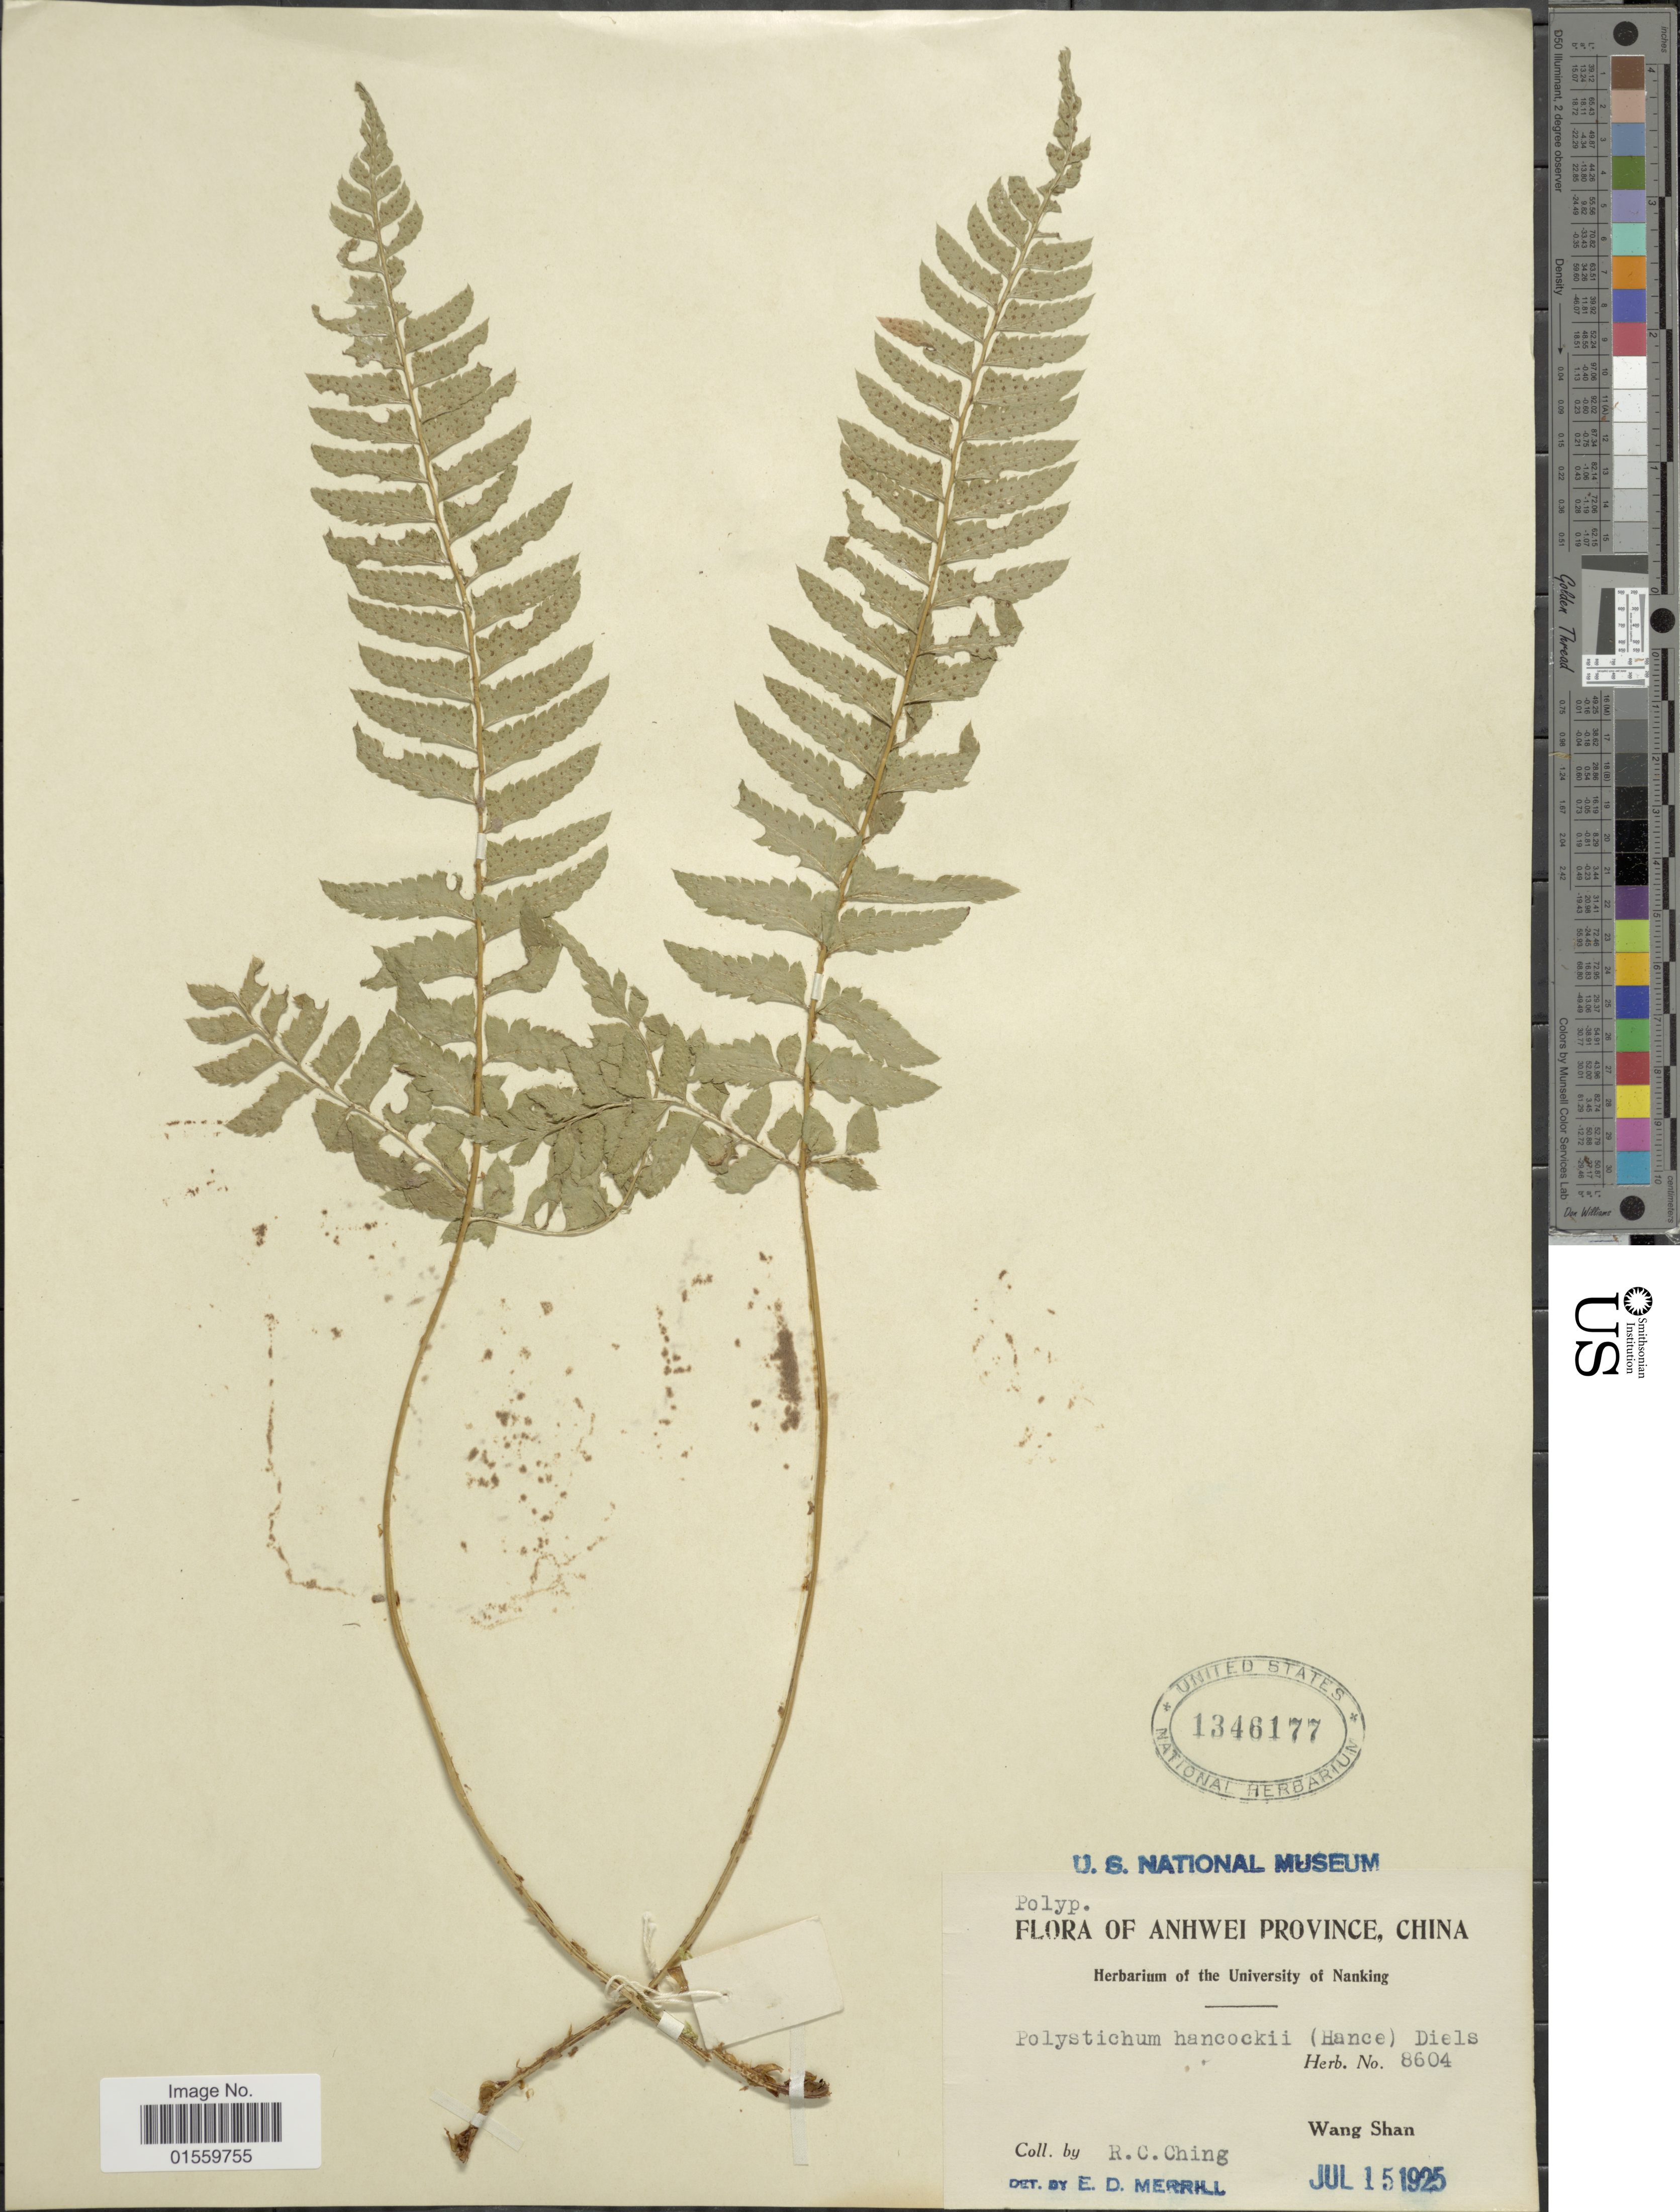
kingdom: Plantae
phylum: Tracheophyta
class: Polypodiopsida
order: Polypodiales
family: Dryopteridaceae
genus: Polystichum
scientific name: Polystichum tripteron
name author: (Kunze) C. Presl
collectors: R. C. Ching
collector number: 8604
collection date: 1925-07-15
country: China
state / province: Anhui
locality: Anhwei Province, Wang Shan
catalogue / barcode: US 1346177